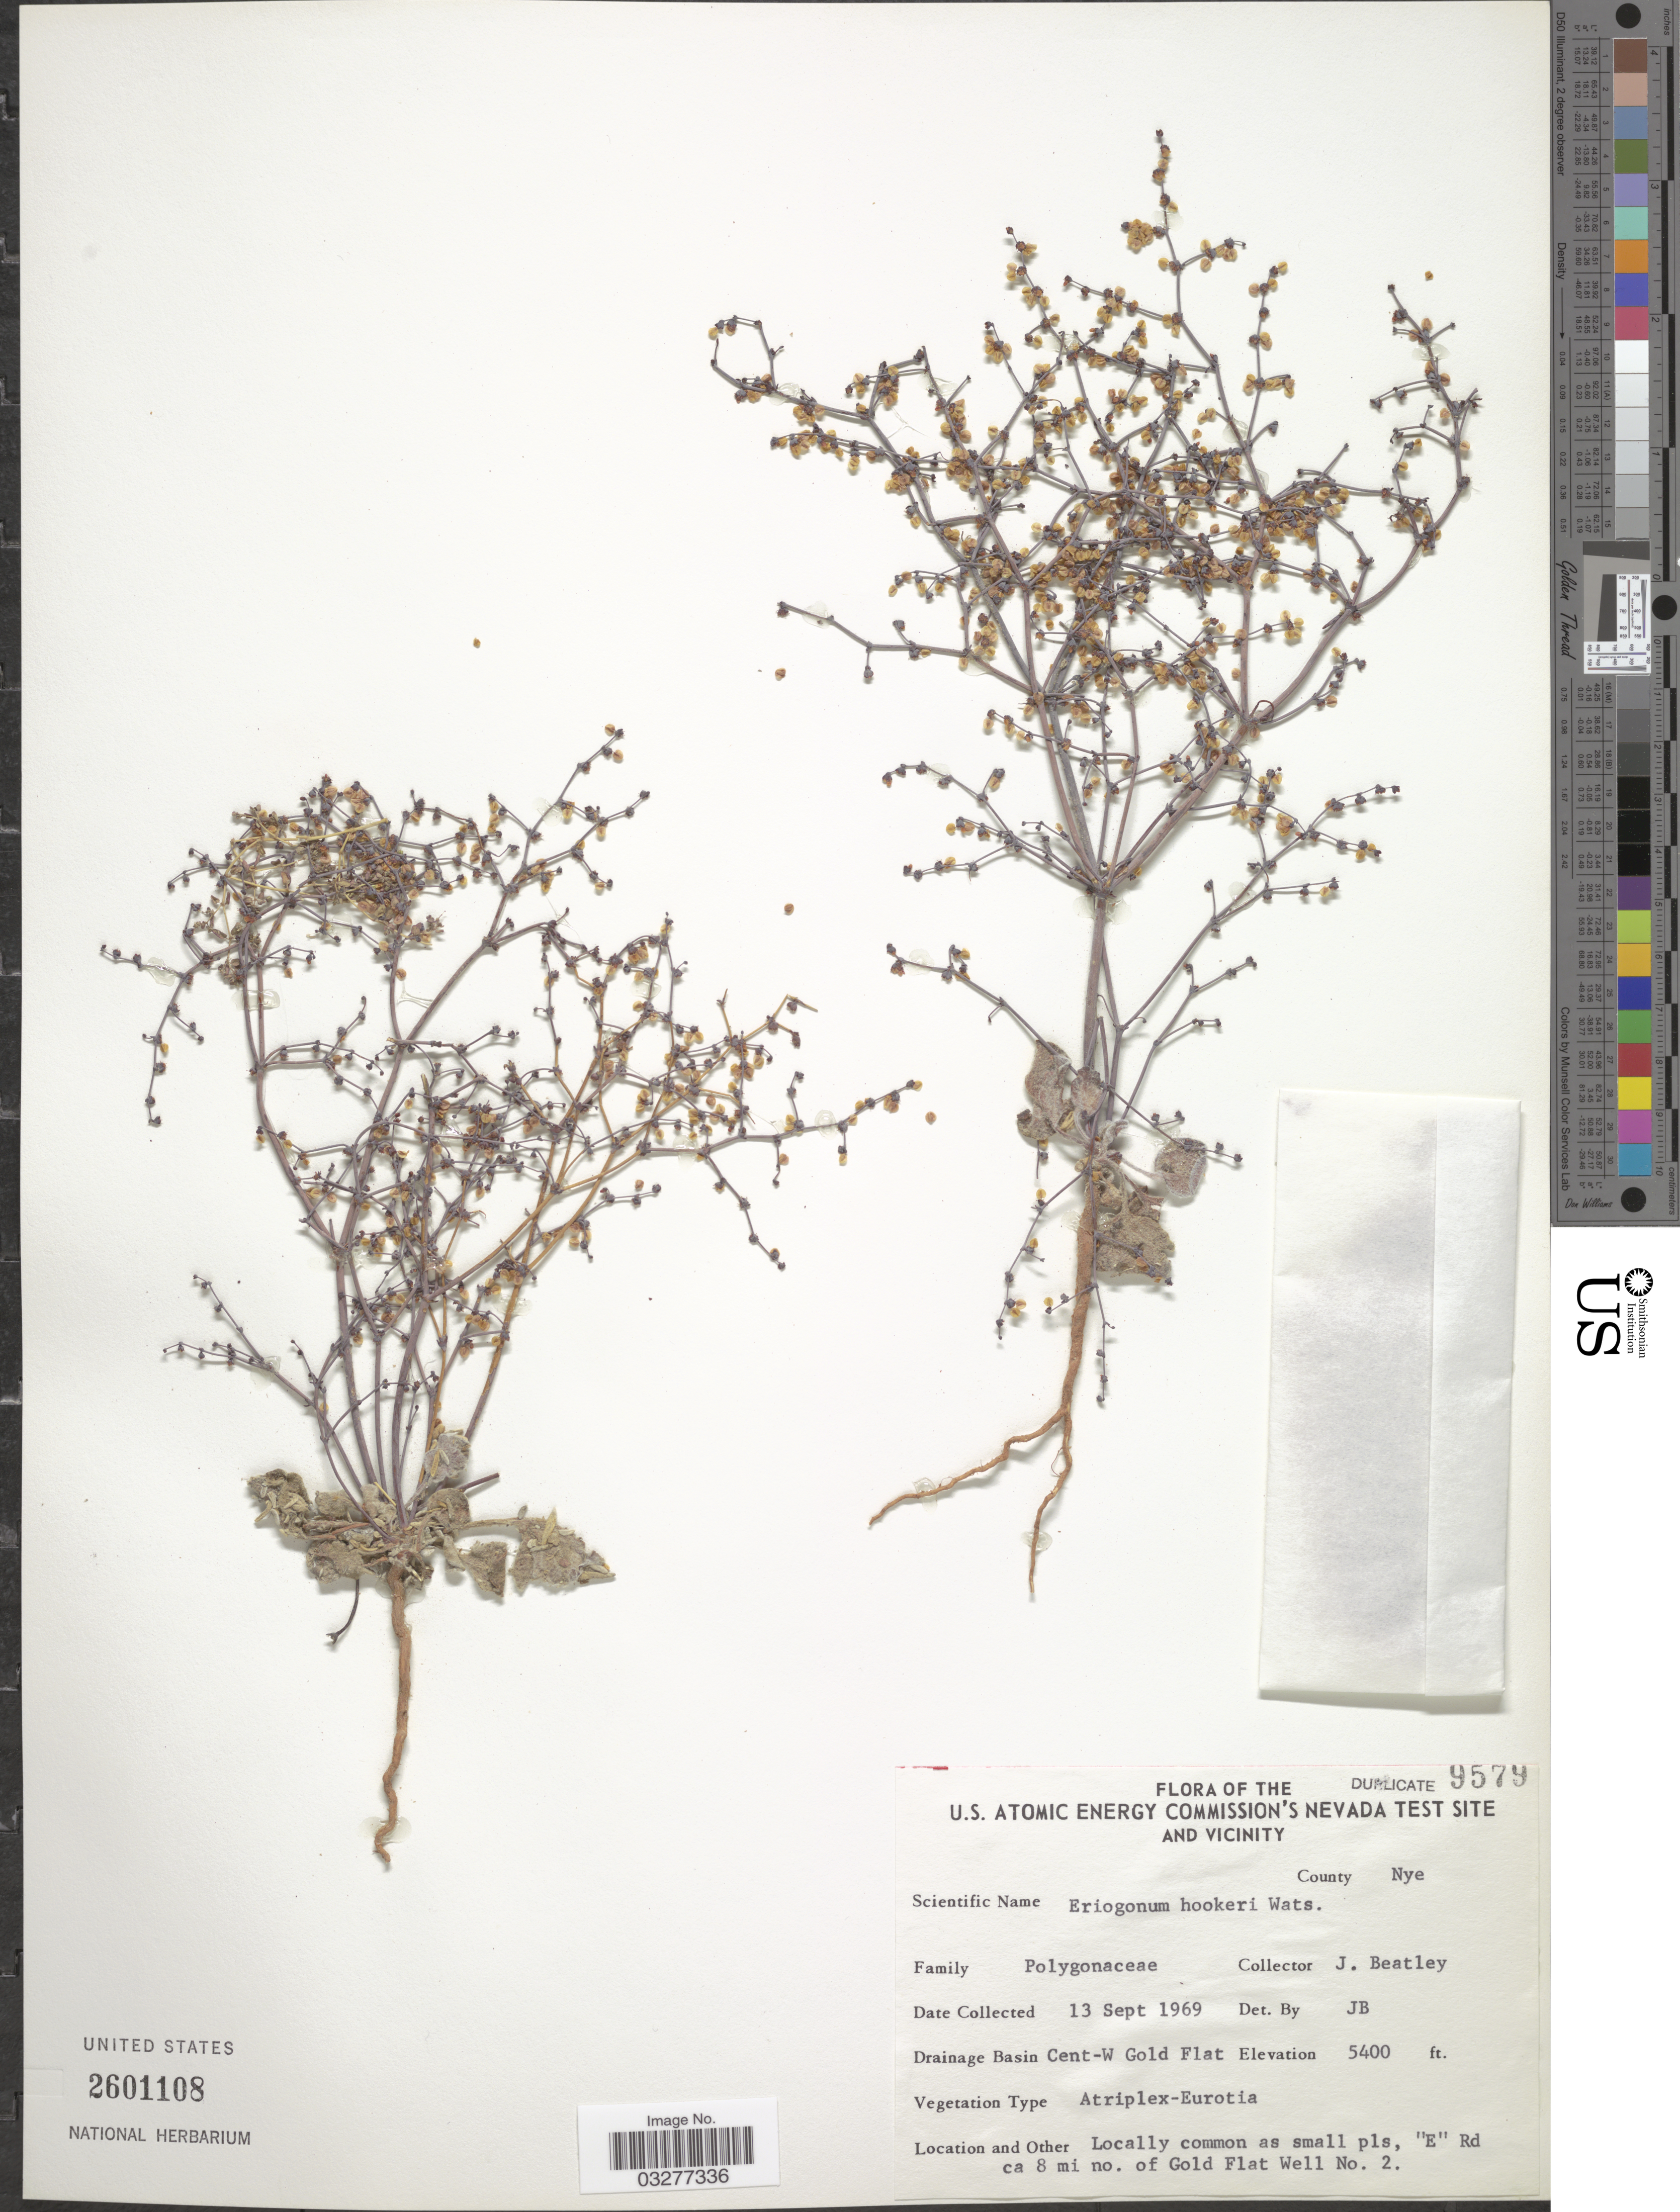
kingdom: Plantae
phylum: Tracheophyta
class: Magnoliopsida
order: Caryophyllales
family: Polygonaceae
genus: Eriogonum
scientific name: Eriogonum hookeri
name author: S. Watson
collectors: J. C. Beatley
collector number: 9579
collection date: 1969-09-13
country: United States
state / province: Nevada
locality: U. S. Atomic Energy Commission's Nevada Test Site and Vicinity. County Nye. Drainage Basin Cent-W Gold Flat. "E" Rd ca 8 mi no. of Gold Flat Well No. 2.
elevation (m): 1646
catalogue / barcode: US 2601108